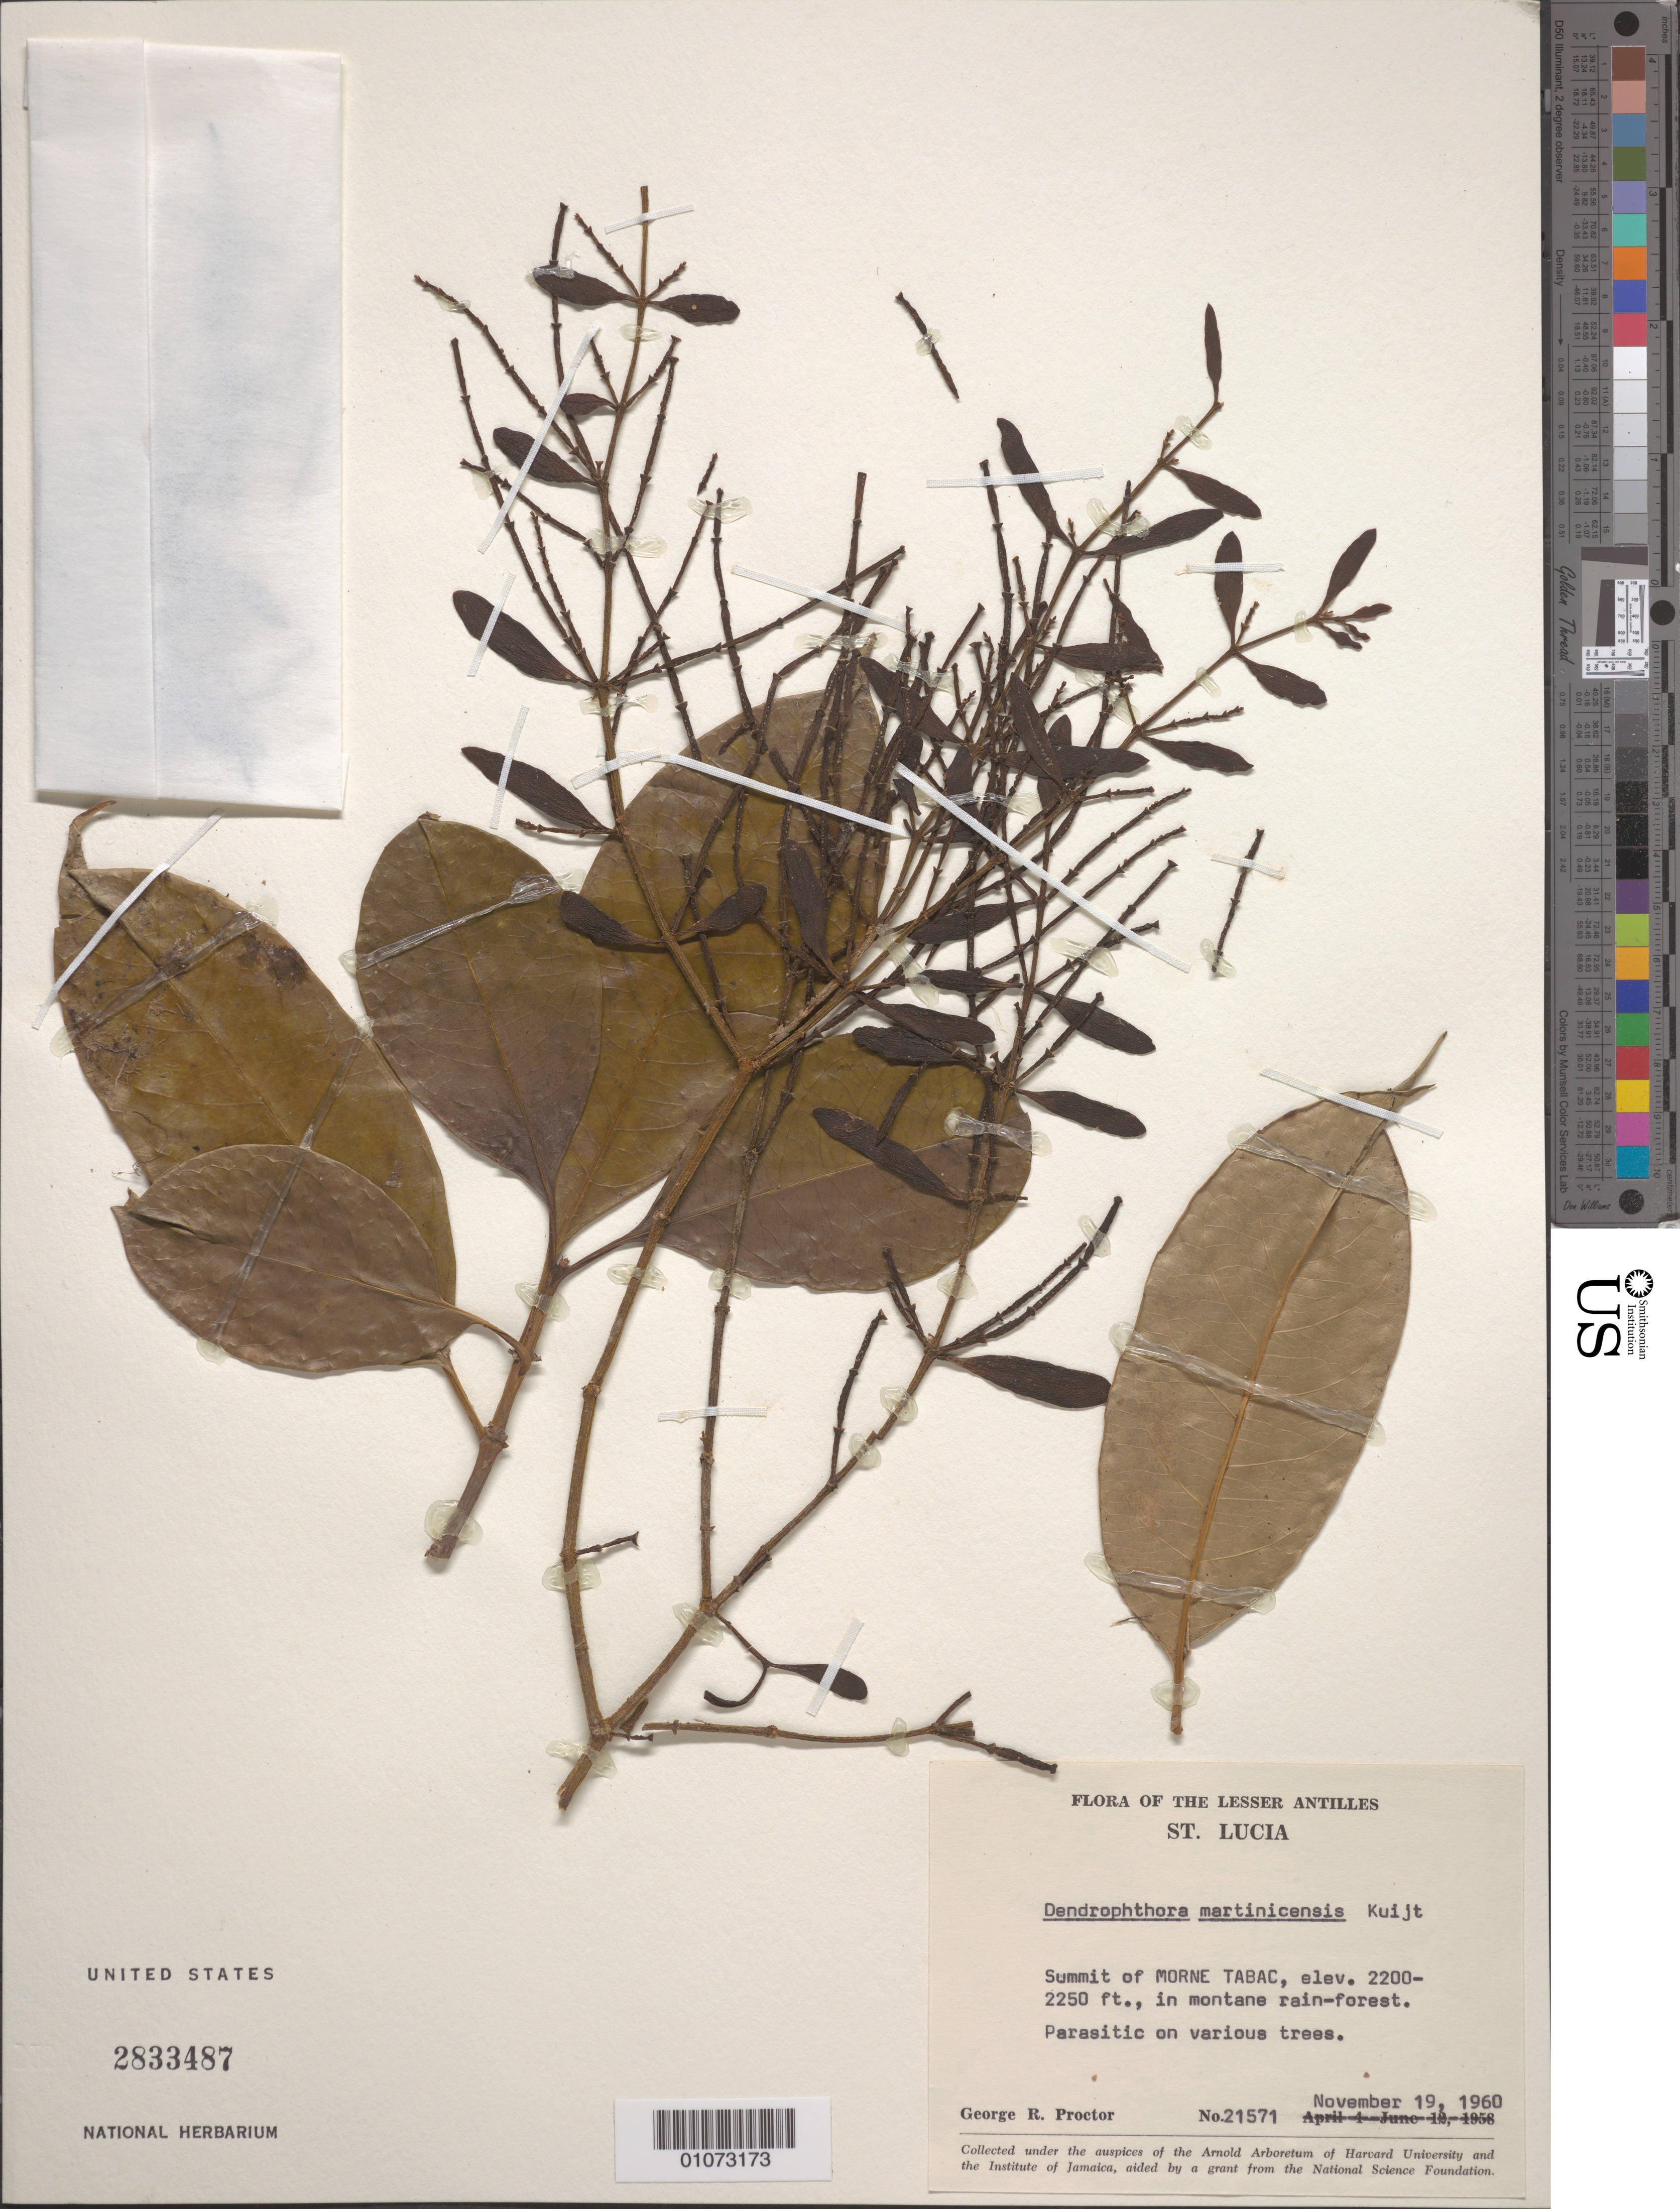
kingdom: Plantae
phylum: Tracheophyta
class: Magnoliopsida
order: Santalales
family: Viscaceae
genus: Dendrophthora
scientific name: Dendrophthora martinicensis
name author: Kuijt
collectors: G. R. Proctor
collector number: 21571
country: St. Lucia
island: St. Lucia I.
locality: Summit of Morne Tabac, in montane rain-forest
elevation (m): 671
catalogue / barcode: US 2833487